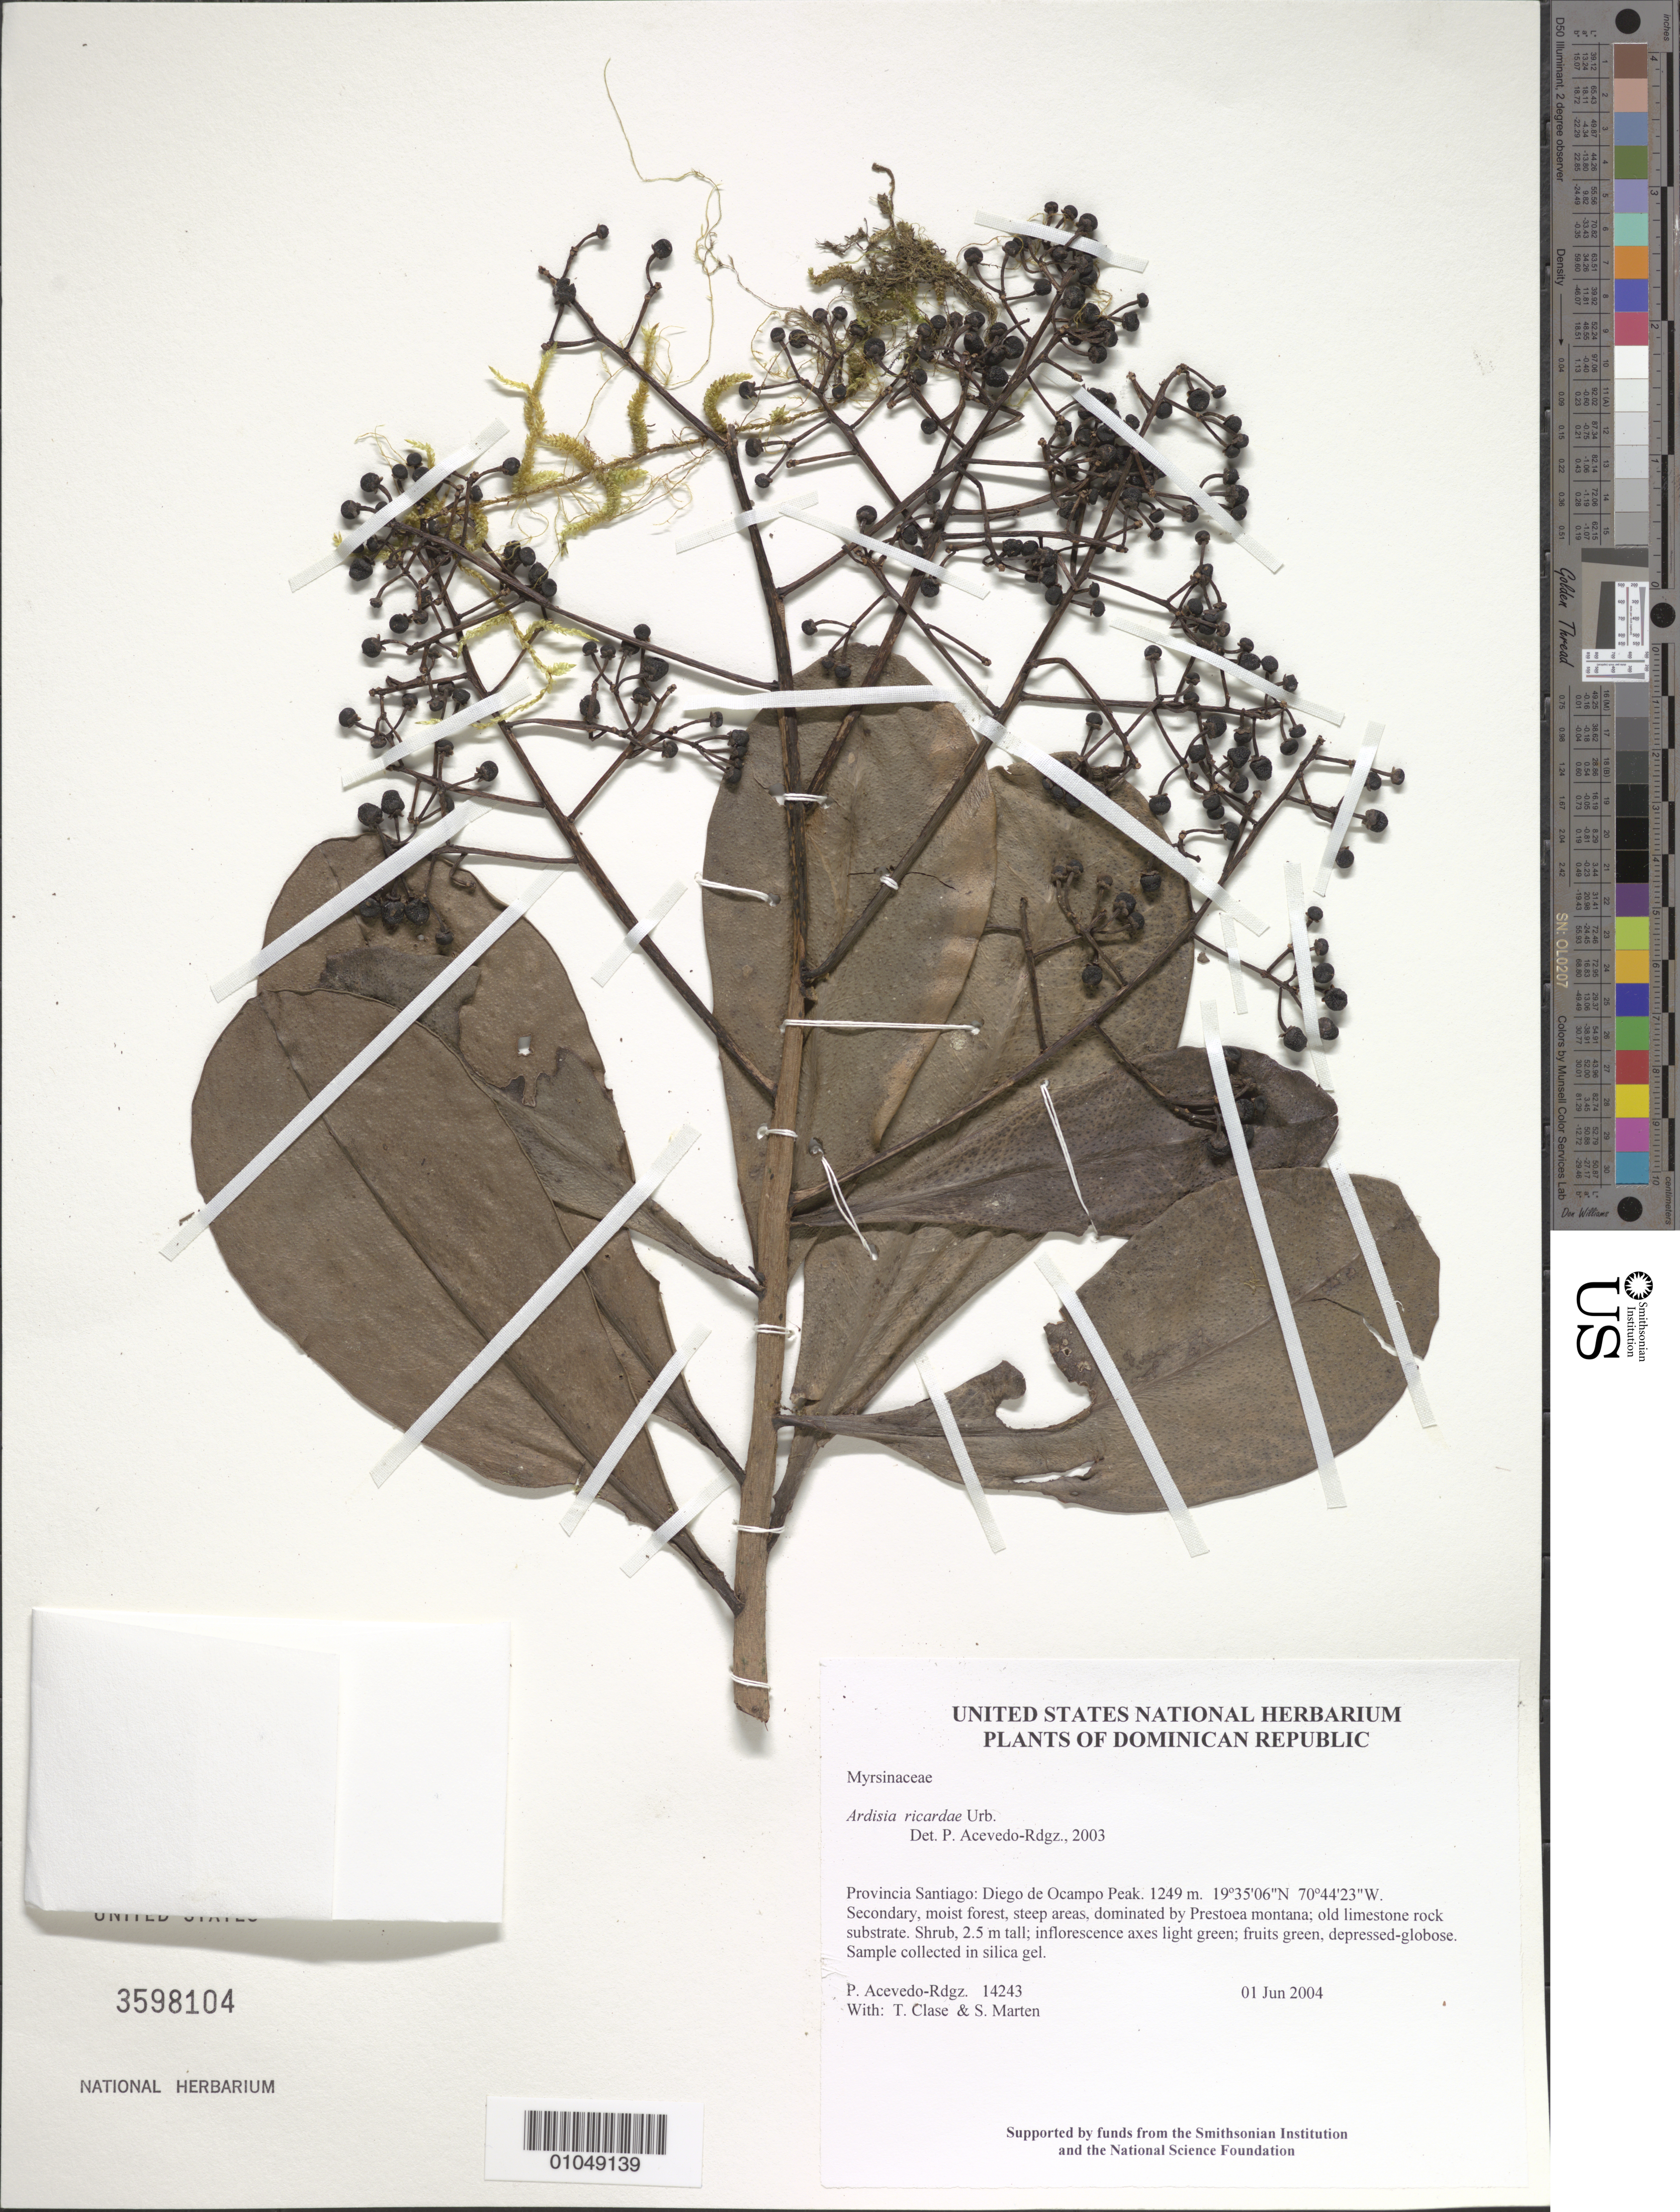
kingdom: Plantae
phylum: Tracheophyta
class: Magnoliopsida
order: Ericales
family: Primulaceae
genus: Ardisia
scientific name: Ardisia picardae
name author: Urb.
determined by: Acevedo-Rodríguez, P., (BOT), Smithsonian Institution - National Museum of Natural History (UNITED STATES)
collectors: P. Acevedo-Rodr., T. Clase & S. Marten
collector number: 14243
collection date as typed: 01 Jun 2004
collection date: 2004-06-01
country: Dominican Republic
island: Hispaniola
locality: Provincia Santiago: Diego de Ocampo Peak.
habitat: Secondary, moist forest, steep areas, dominated by Prestoea montana; old limestone rock substrate.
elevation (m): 1249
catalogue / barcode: US 3598104